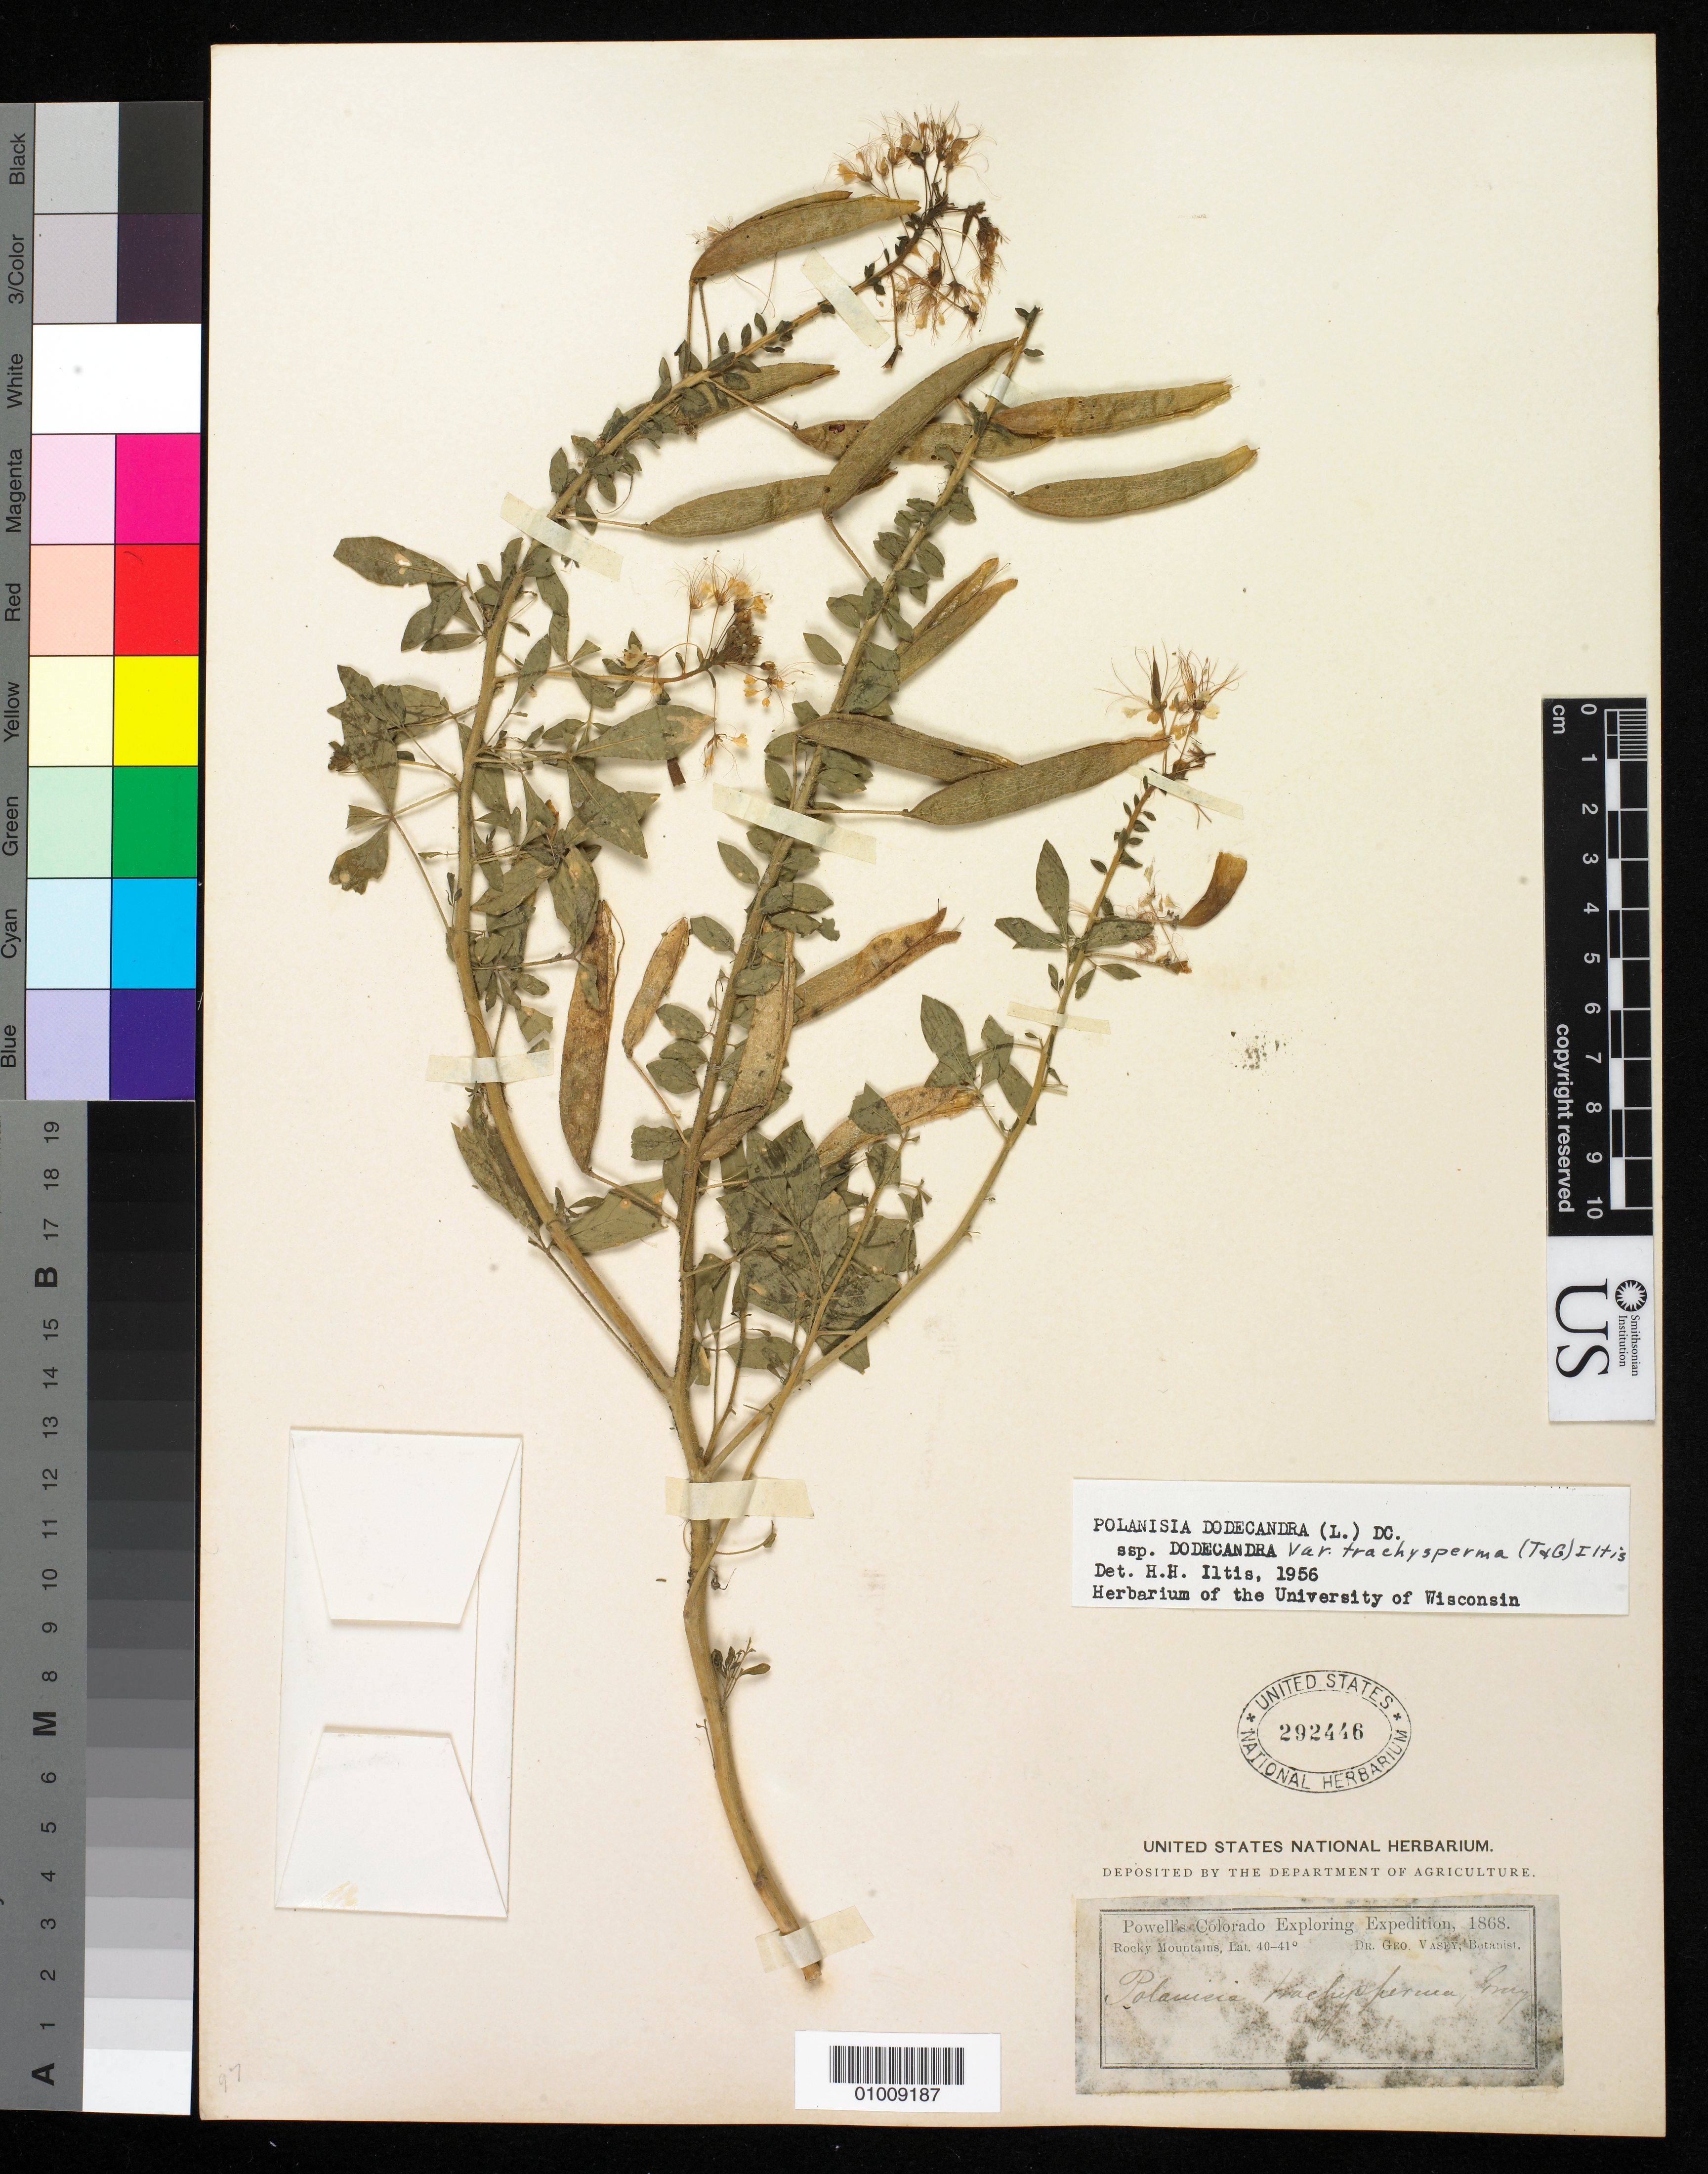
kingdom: Plantae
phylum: Tracheophyta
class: Magnoliopsida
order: Brassicales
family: Cleomaceae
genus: Polanisia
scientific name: Polanisia trachysperma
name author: Torr. & A. Gray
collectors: G. Vasey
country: United States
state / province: Colorado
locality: Rocky Mountains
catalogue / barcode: US 292446